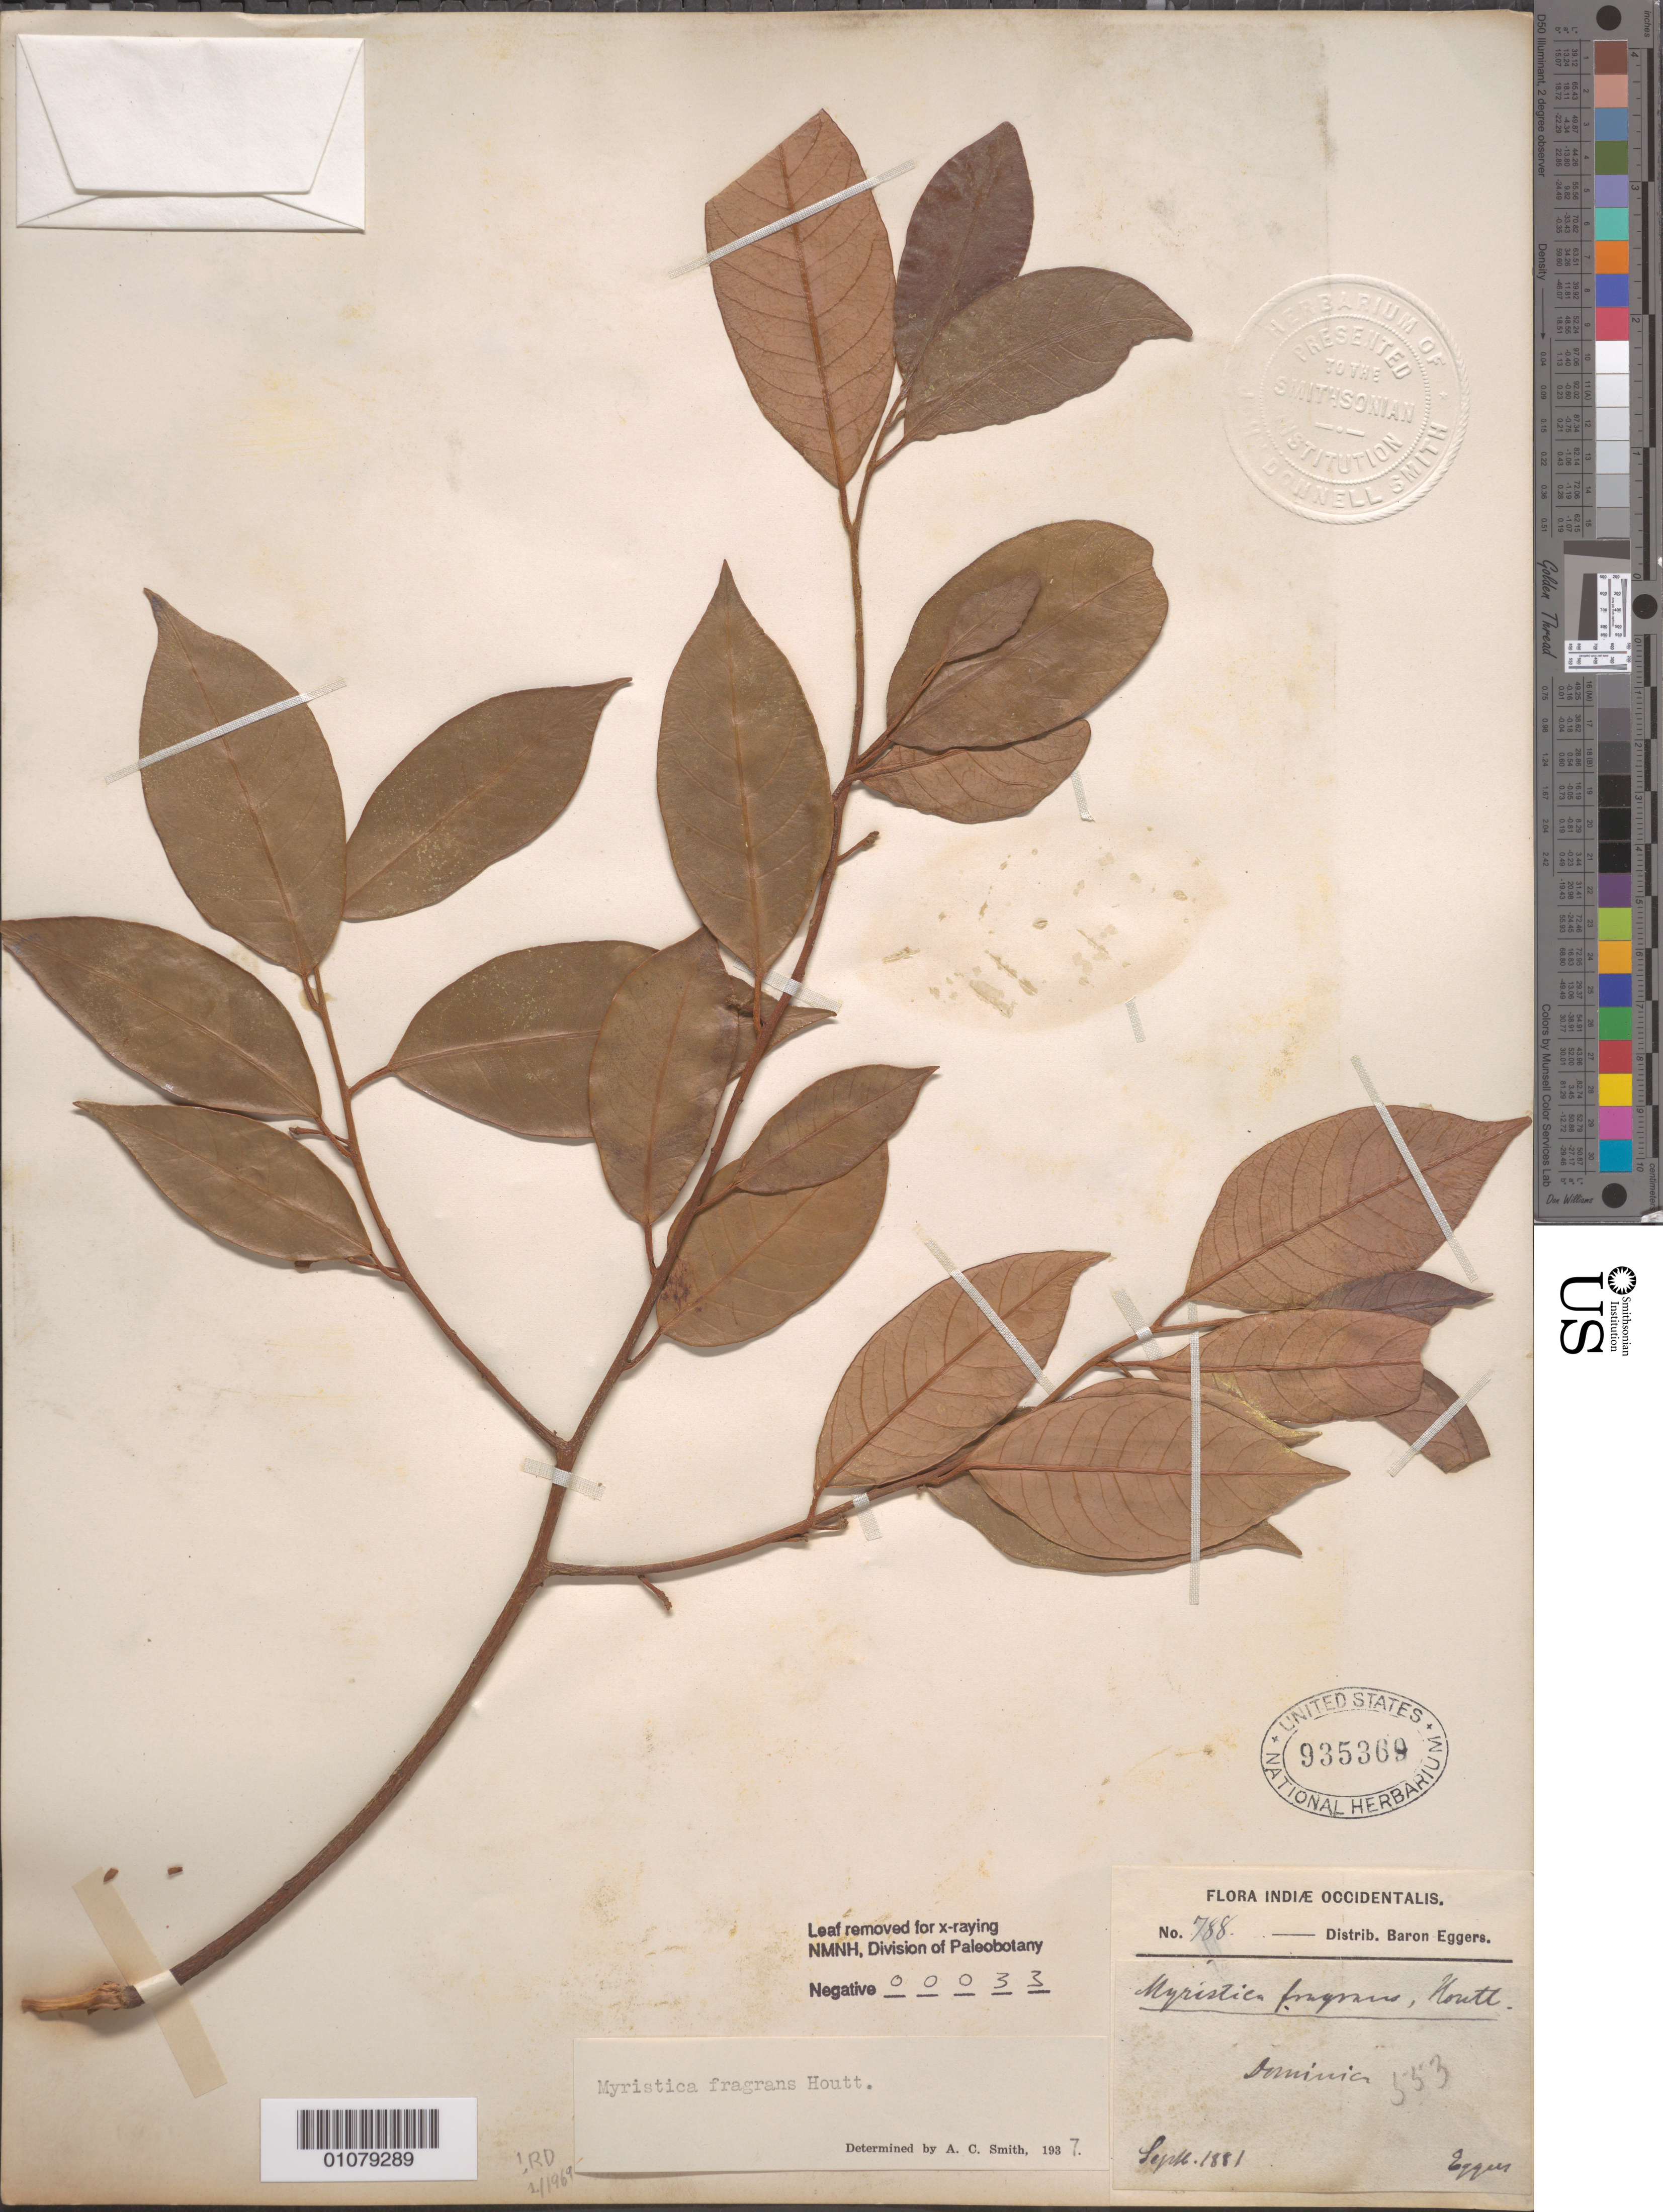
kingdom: Plantae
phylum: Tracheophyta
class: Magnoliopsida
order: Magnoliales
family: Myristicaceae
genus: Myristica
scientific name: Myristica fragrans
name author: Houtt.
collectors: H. F. A. von Eggers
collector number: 788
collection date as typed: Sep 1881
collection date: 1881-09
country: Dominica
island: Dominica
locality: Dominica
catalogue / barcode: US 935369